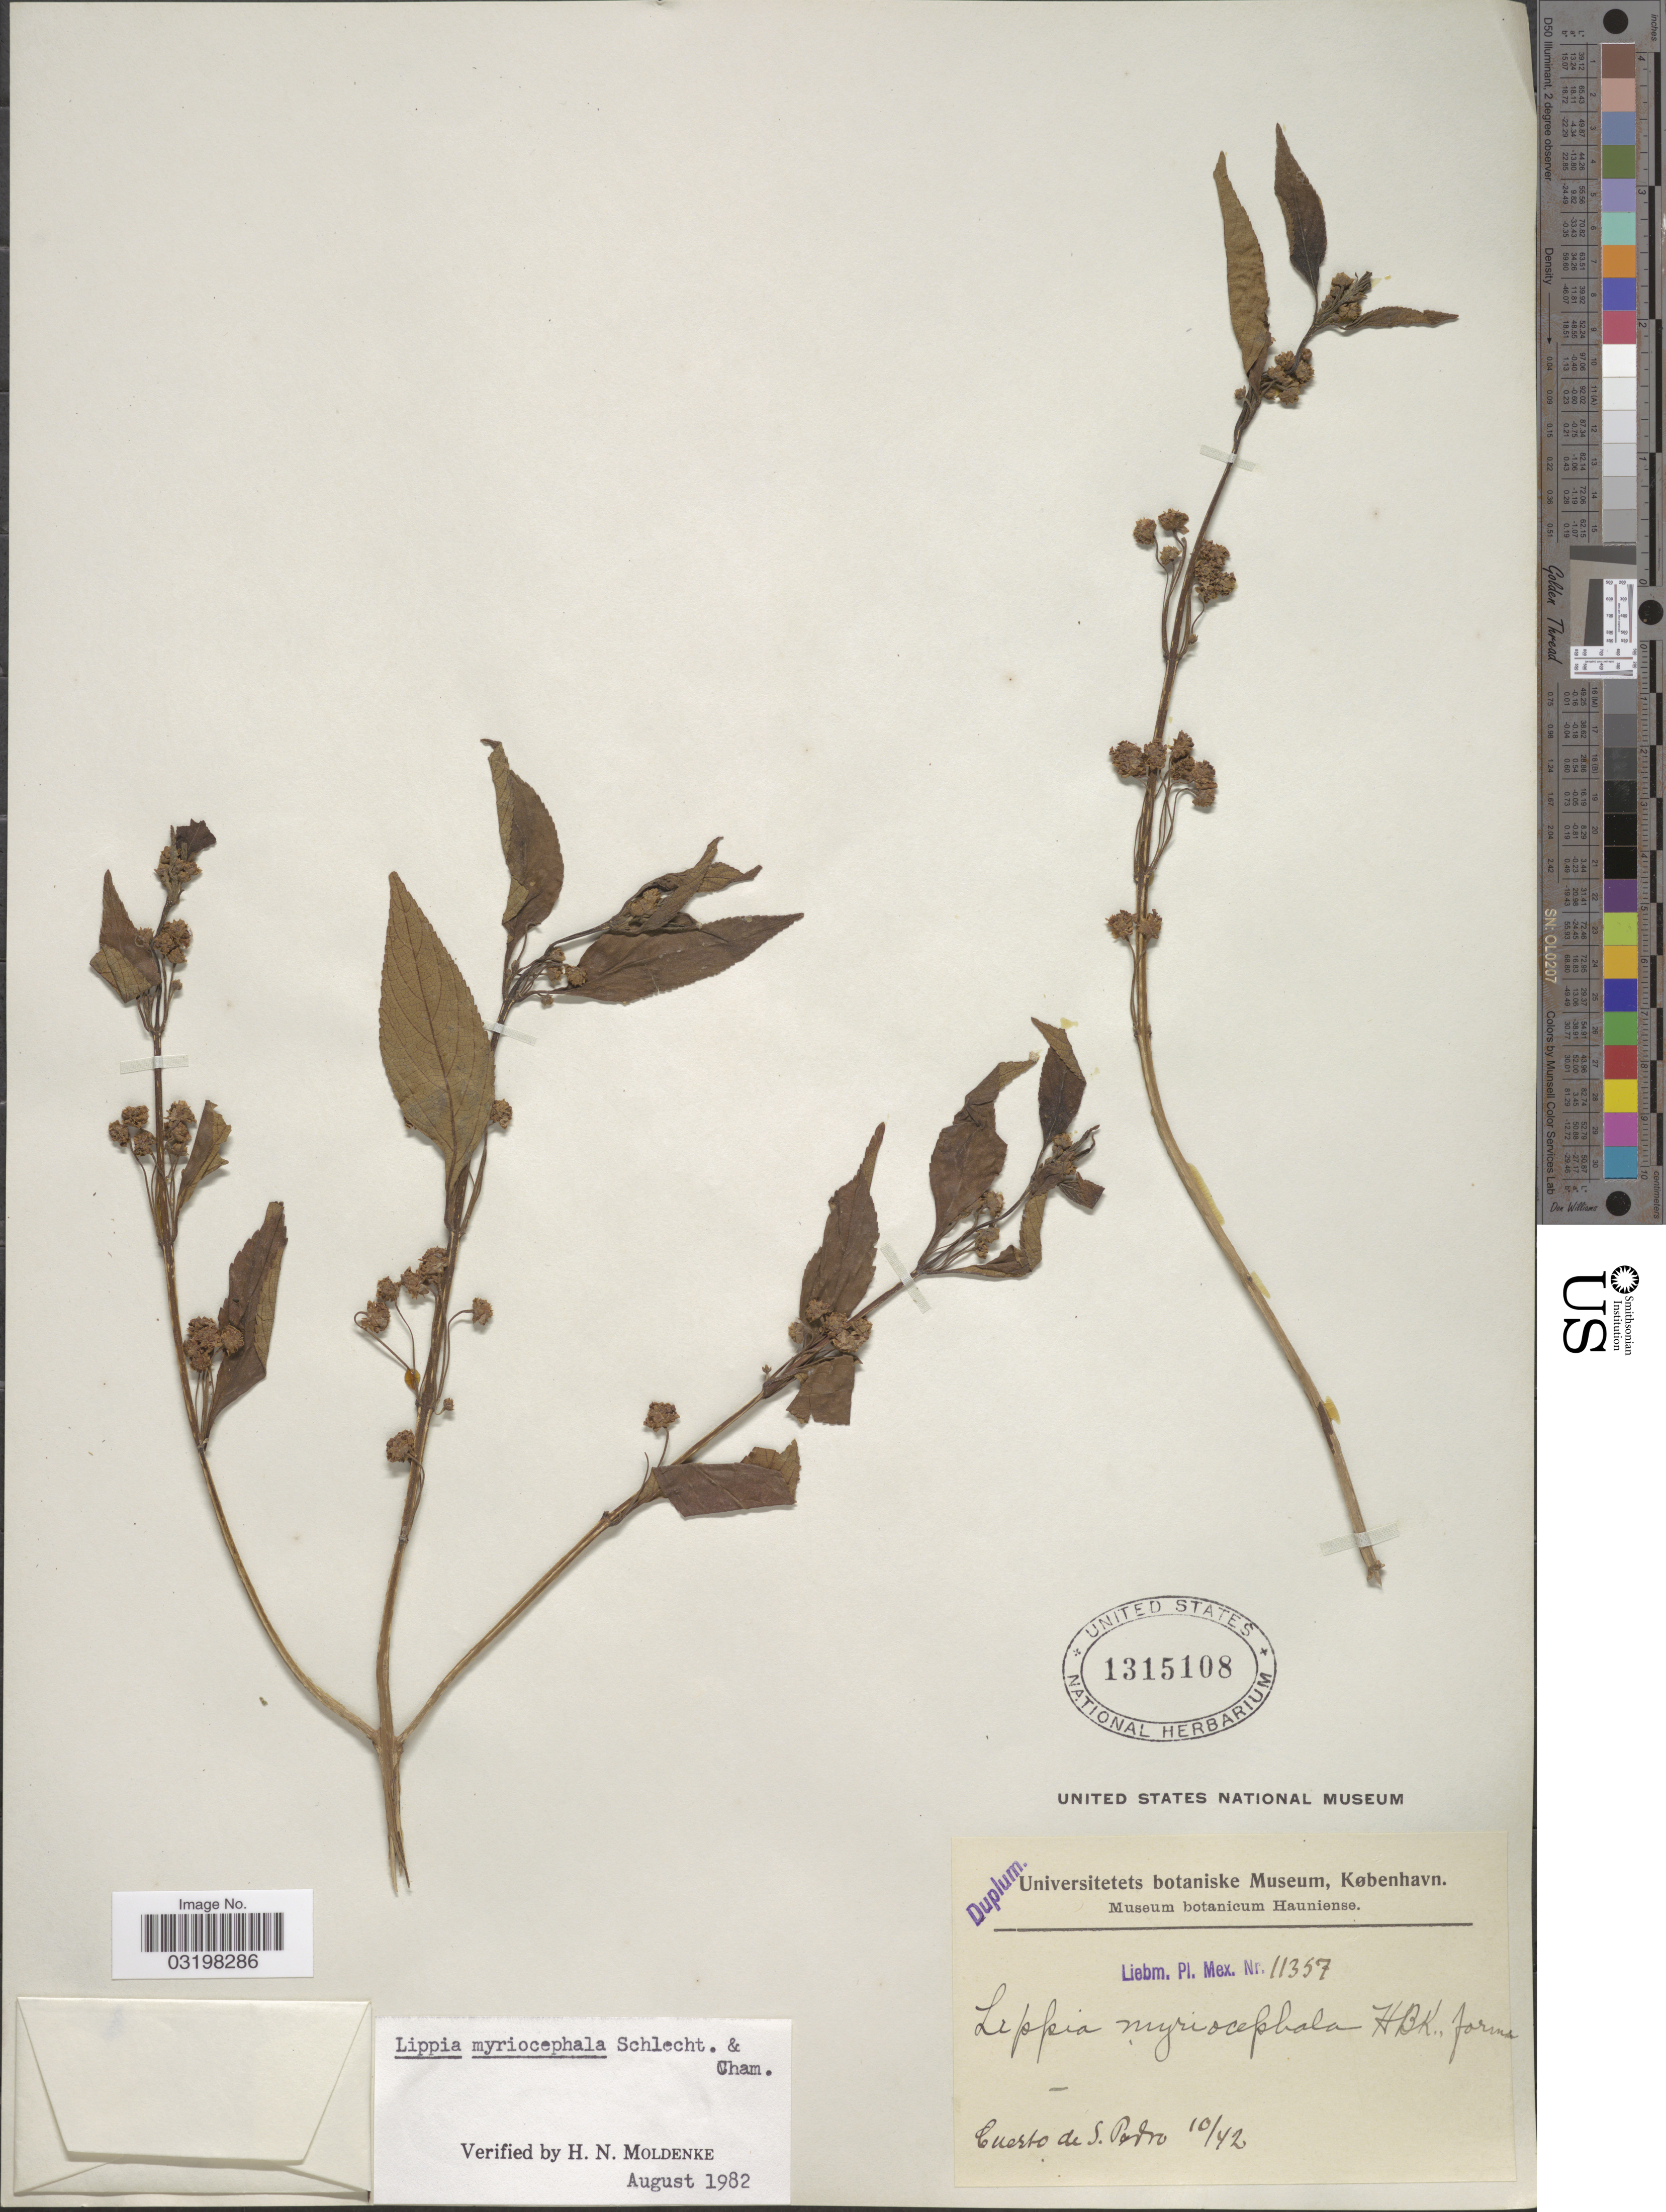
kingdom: Plantae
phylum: Tracheophyta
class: Magnoliopsida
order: Lamiales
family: Verbenaceae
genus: Lippia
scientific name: Lippia myriocephala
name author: Schltdl. & Cham.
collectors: Liebmann, --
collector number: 11357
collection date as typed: Transcribed d/m/y: /10/42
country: Mexico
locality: Cuerto de S. Pedro.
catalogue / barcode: US 1315108